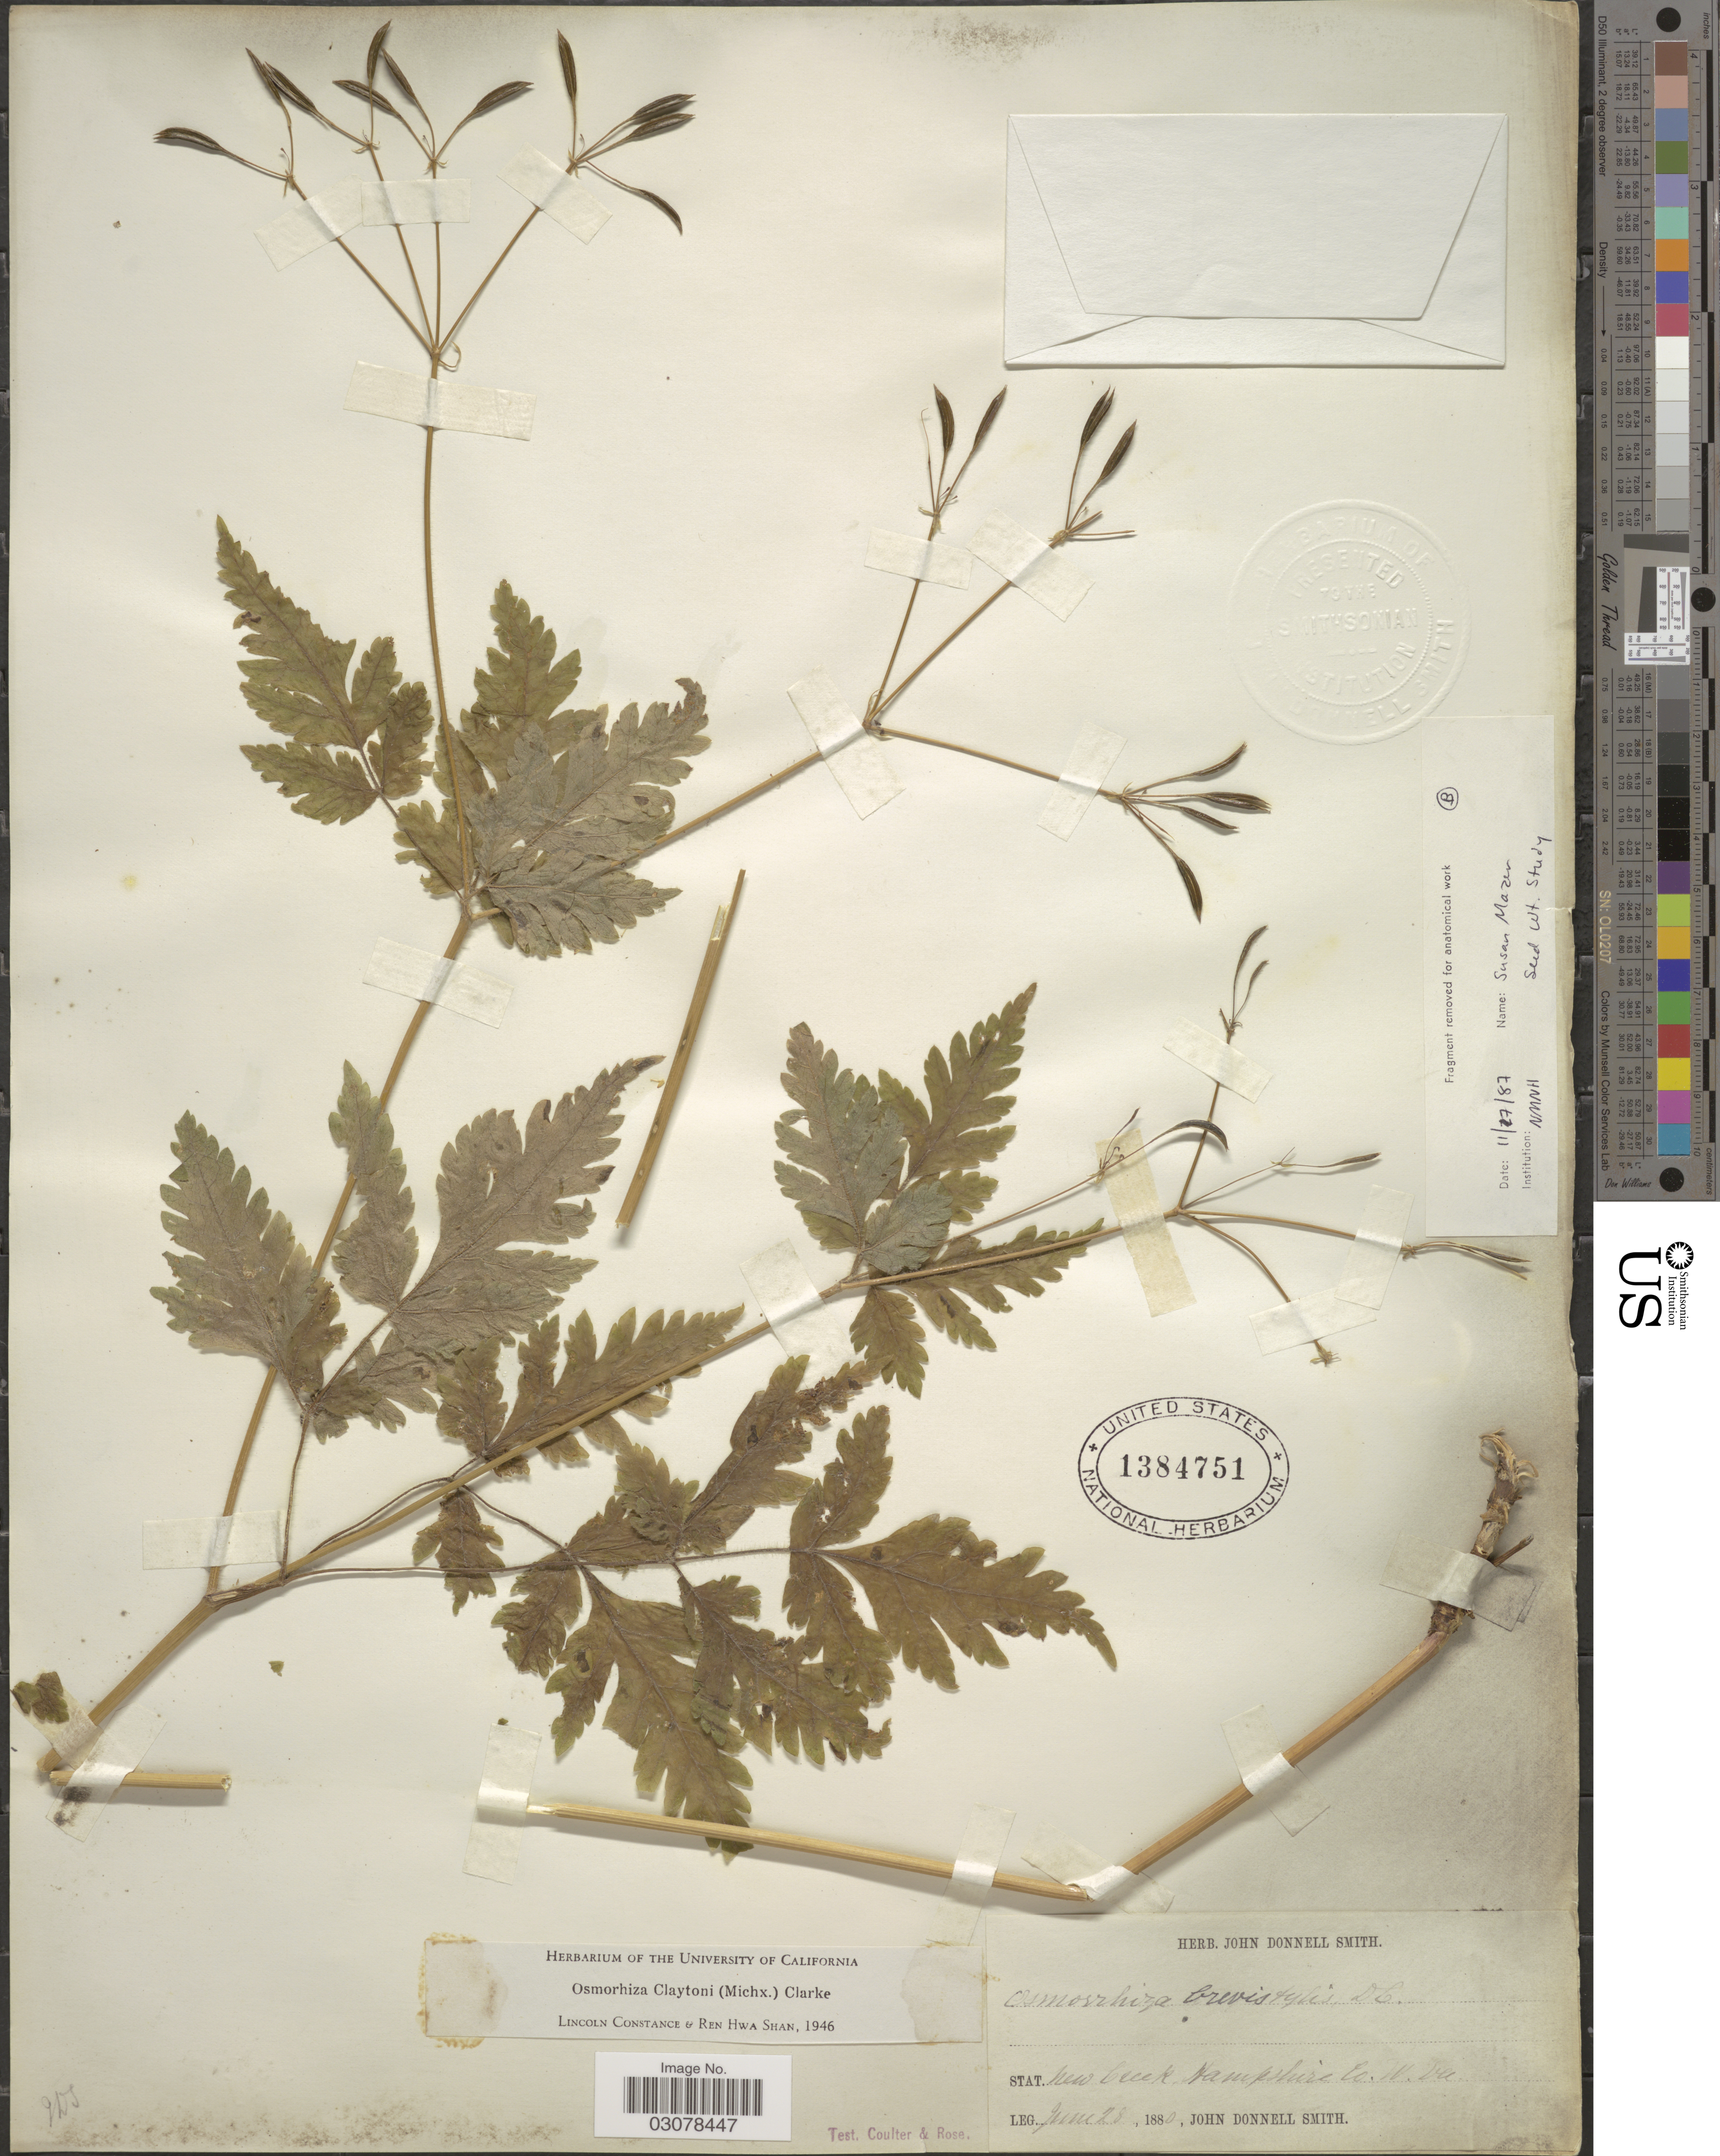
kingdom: Plantae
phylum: Tracheophyta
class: Magnoliopsida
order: Apiales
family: Apiaceae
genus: Osmorhiza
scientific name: Osmorhiza claytonii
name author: (Michx.) C.B. Clarke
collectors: J. Donnell Smith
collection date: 1880-06-28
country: United States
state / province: West Virginia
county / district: Hampshire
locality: Stat. New Creek, Hampshire Co. W. Va.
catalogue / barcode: US 1384751